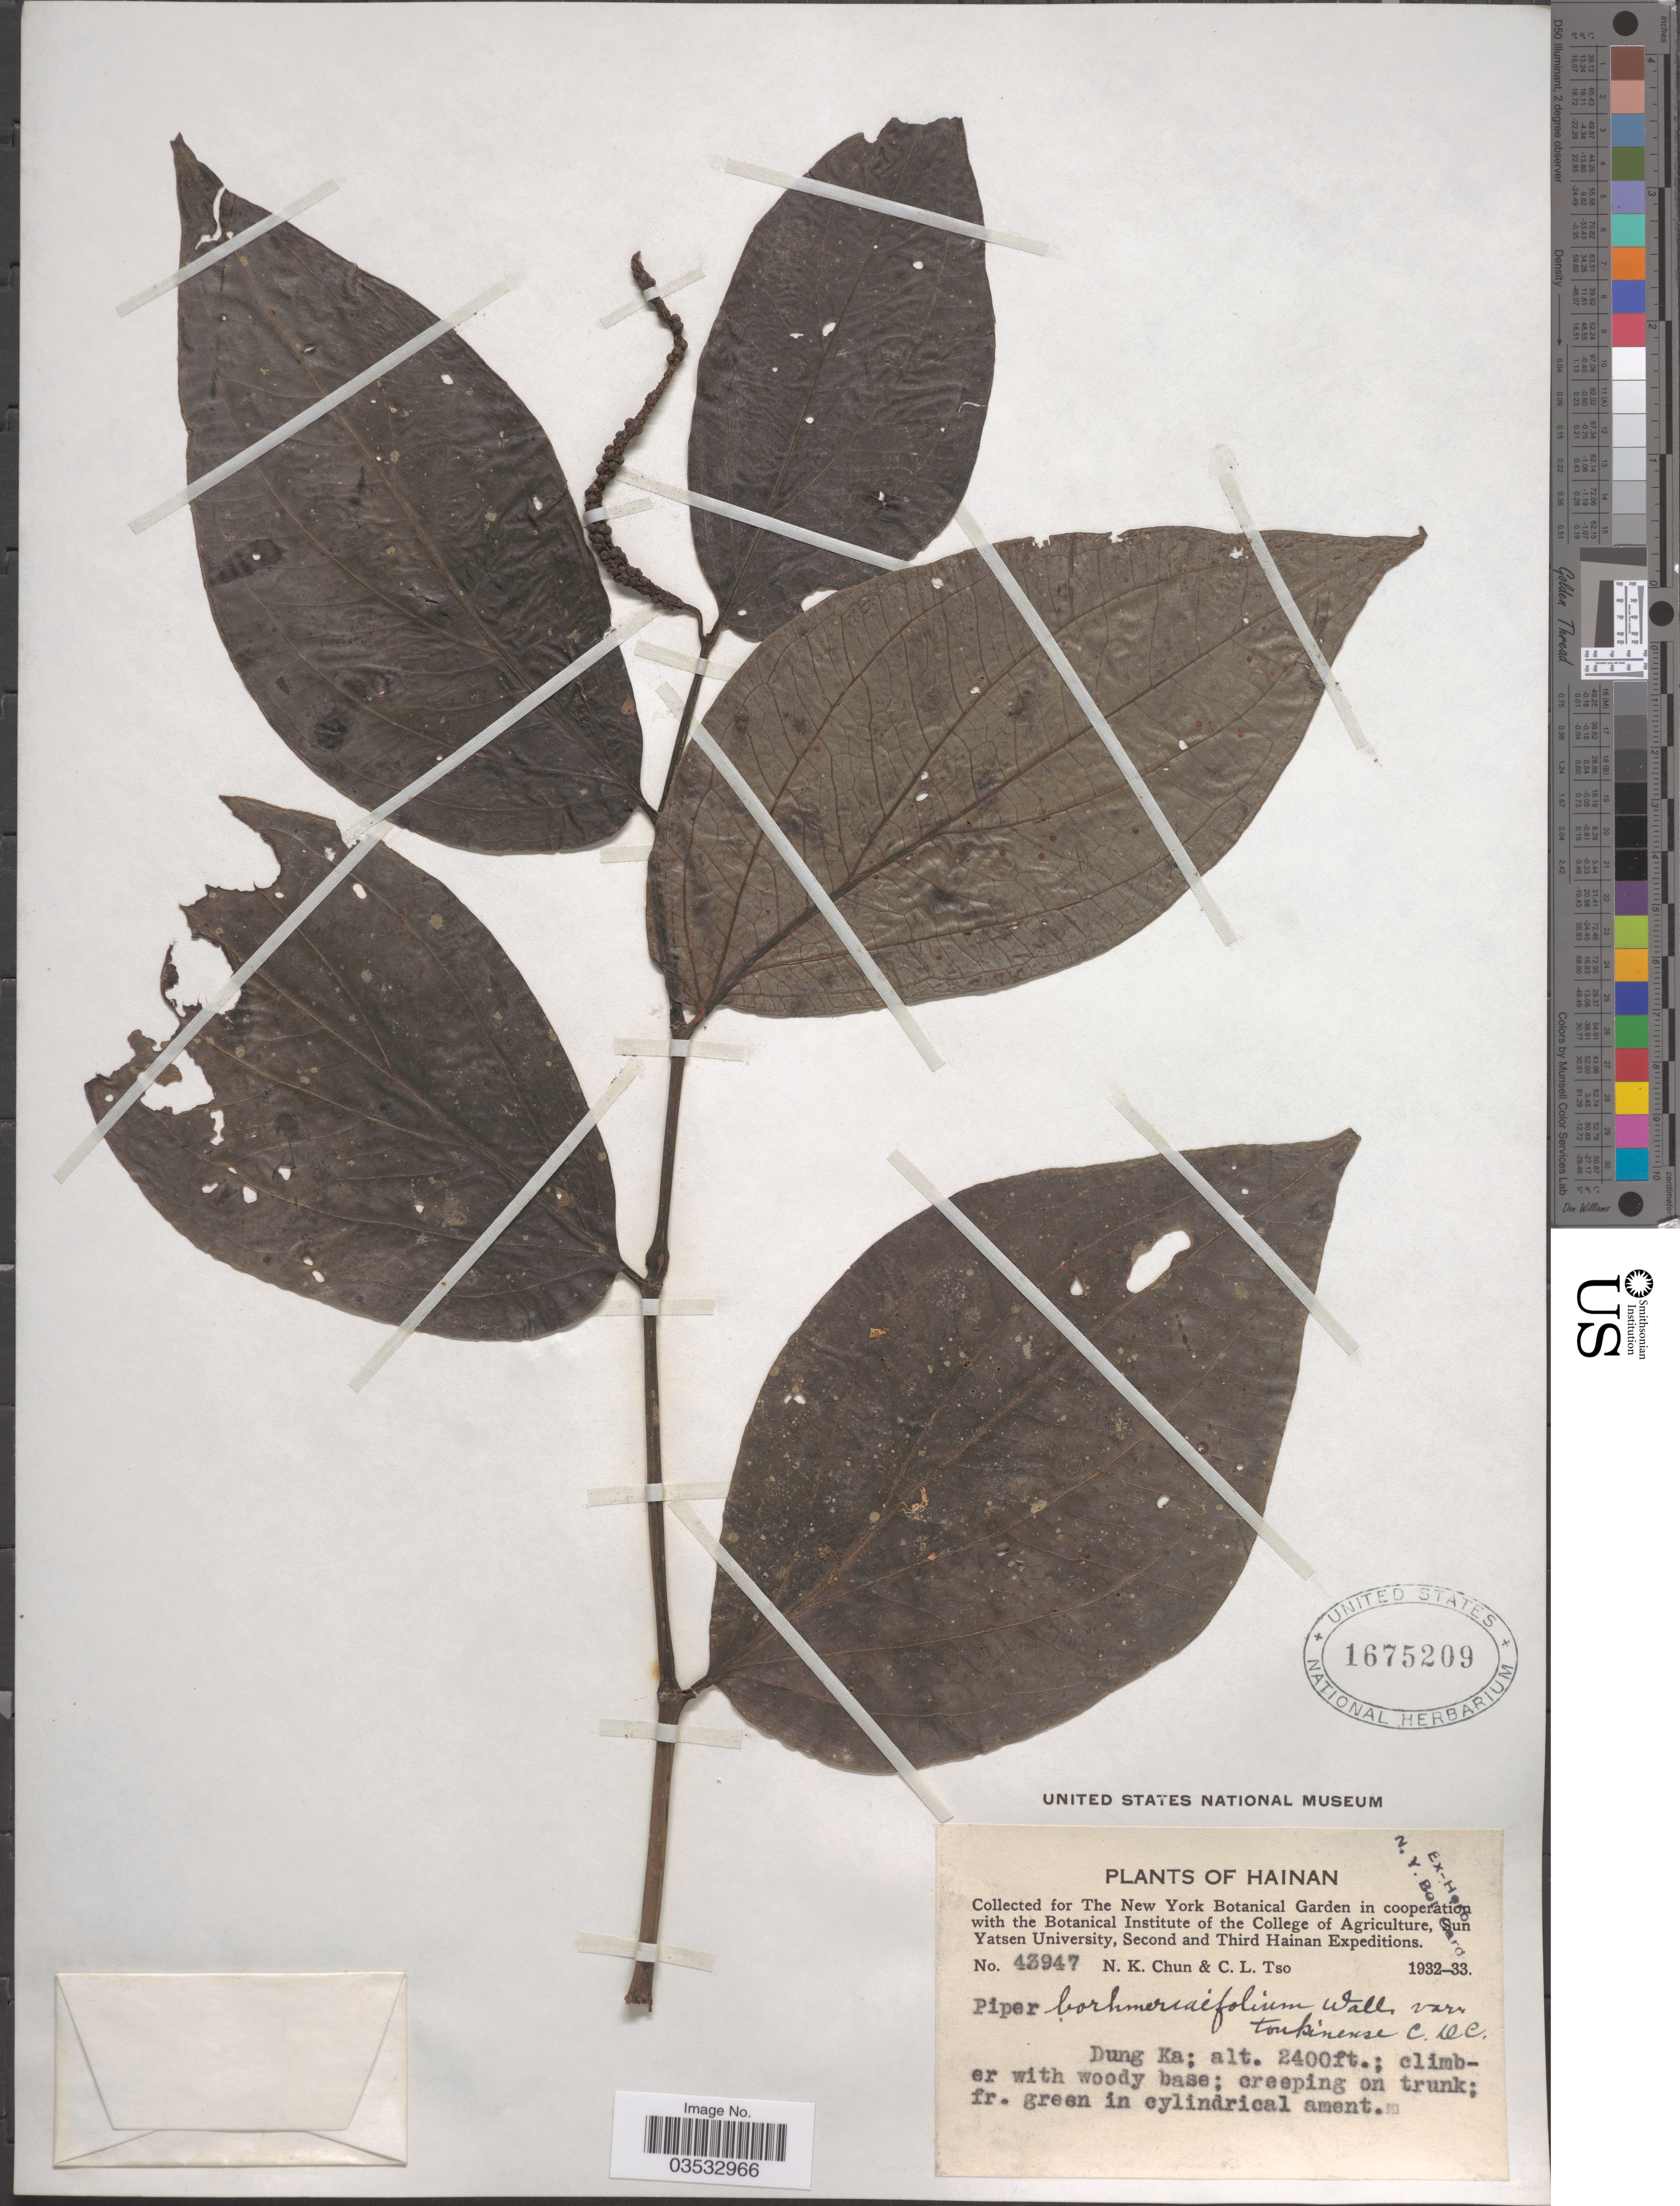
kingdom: Plantae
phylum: Tracheophyta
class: Magnoliopsida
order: Piperales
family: Piperaceae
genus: Piper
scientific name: Piper boehmeriifolium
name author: (Miq.) C. DC. ex Wall.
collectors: N. K. Chun & C. Tso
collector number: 43947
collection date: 1932/1933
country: China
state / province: Hainan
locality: Dung Ka.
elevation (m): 732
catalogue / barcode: US 1675209